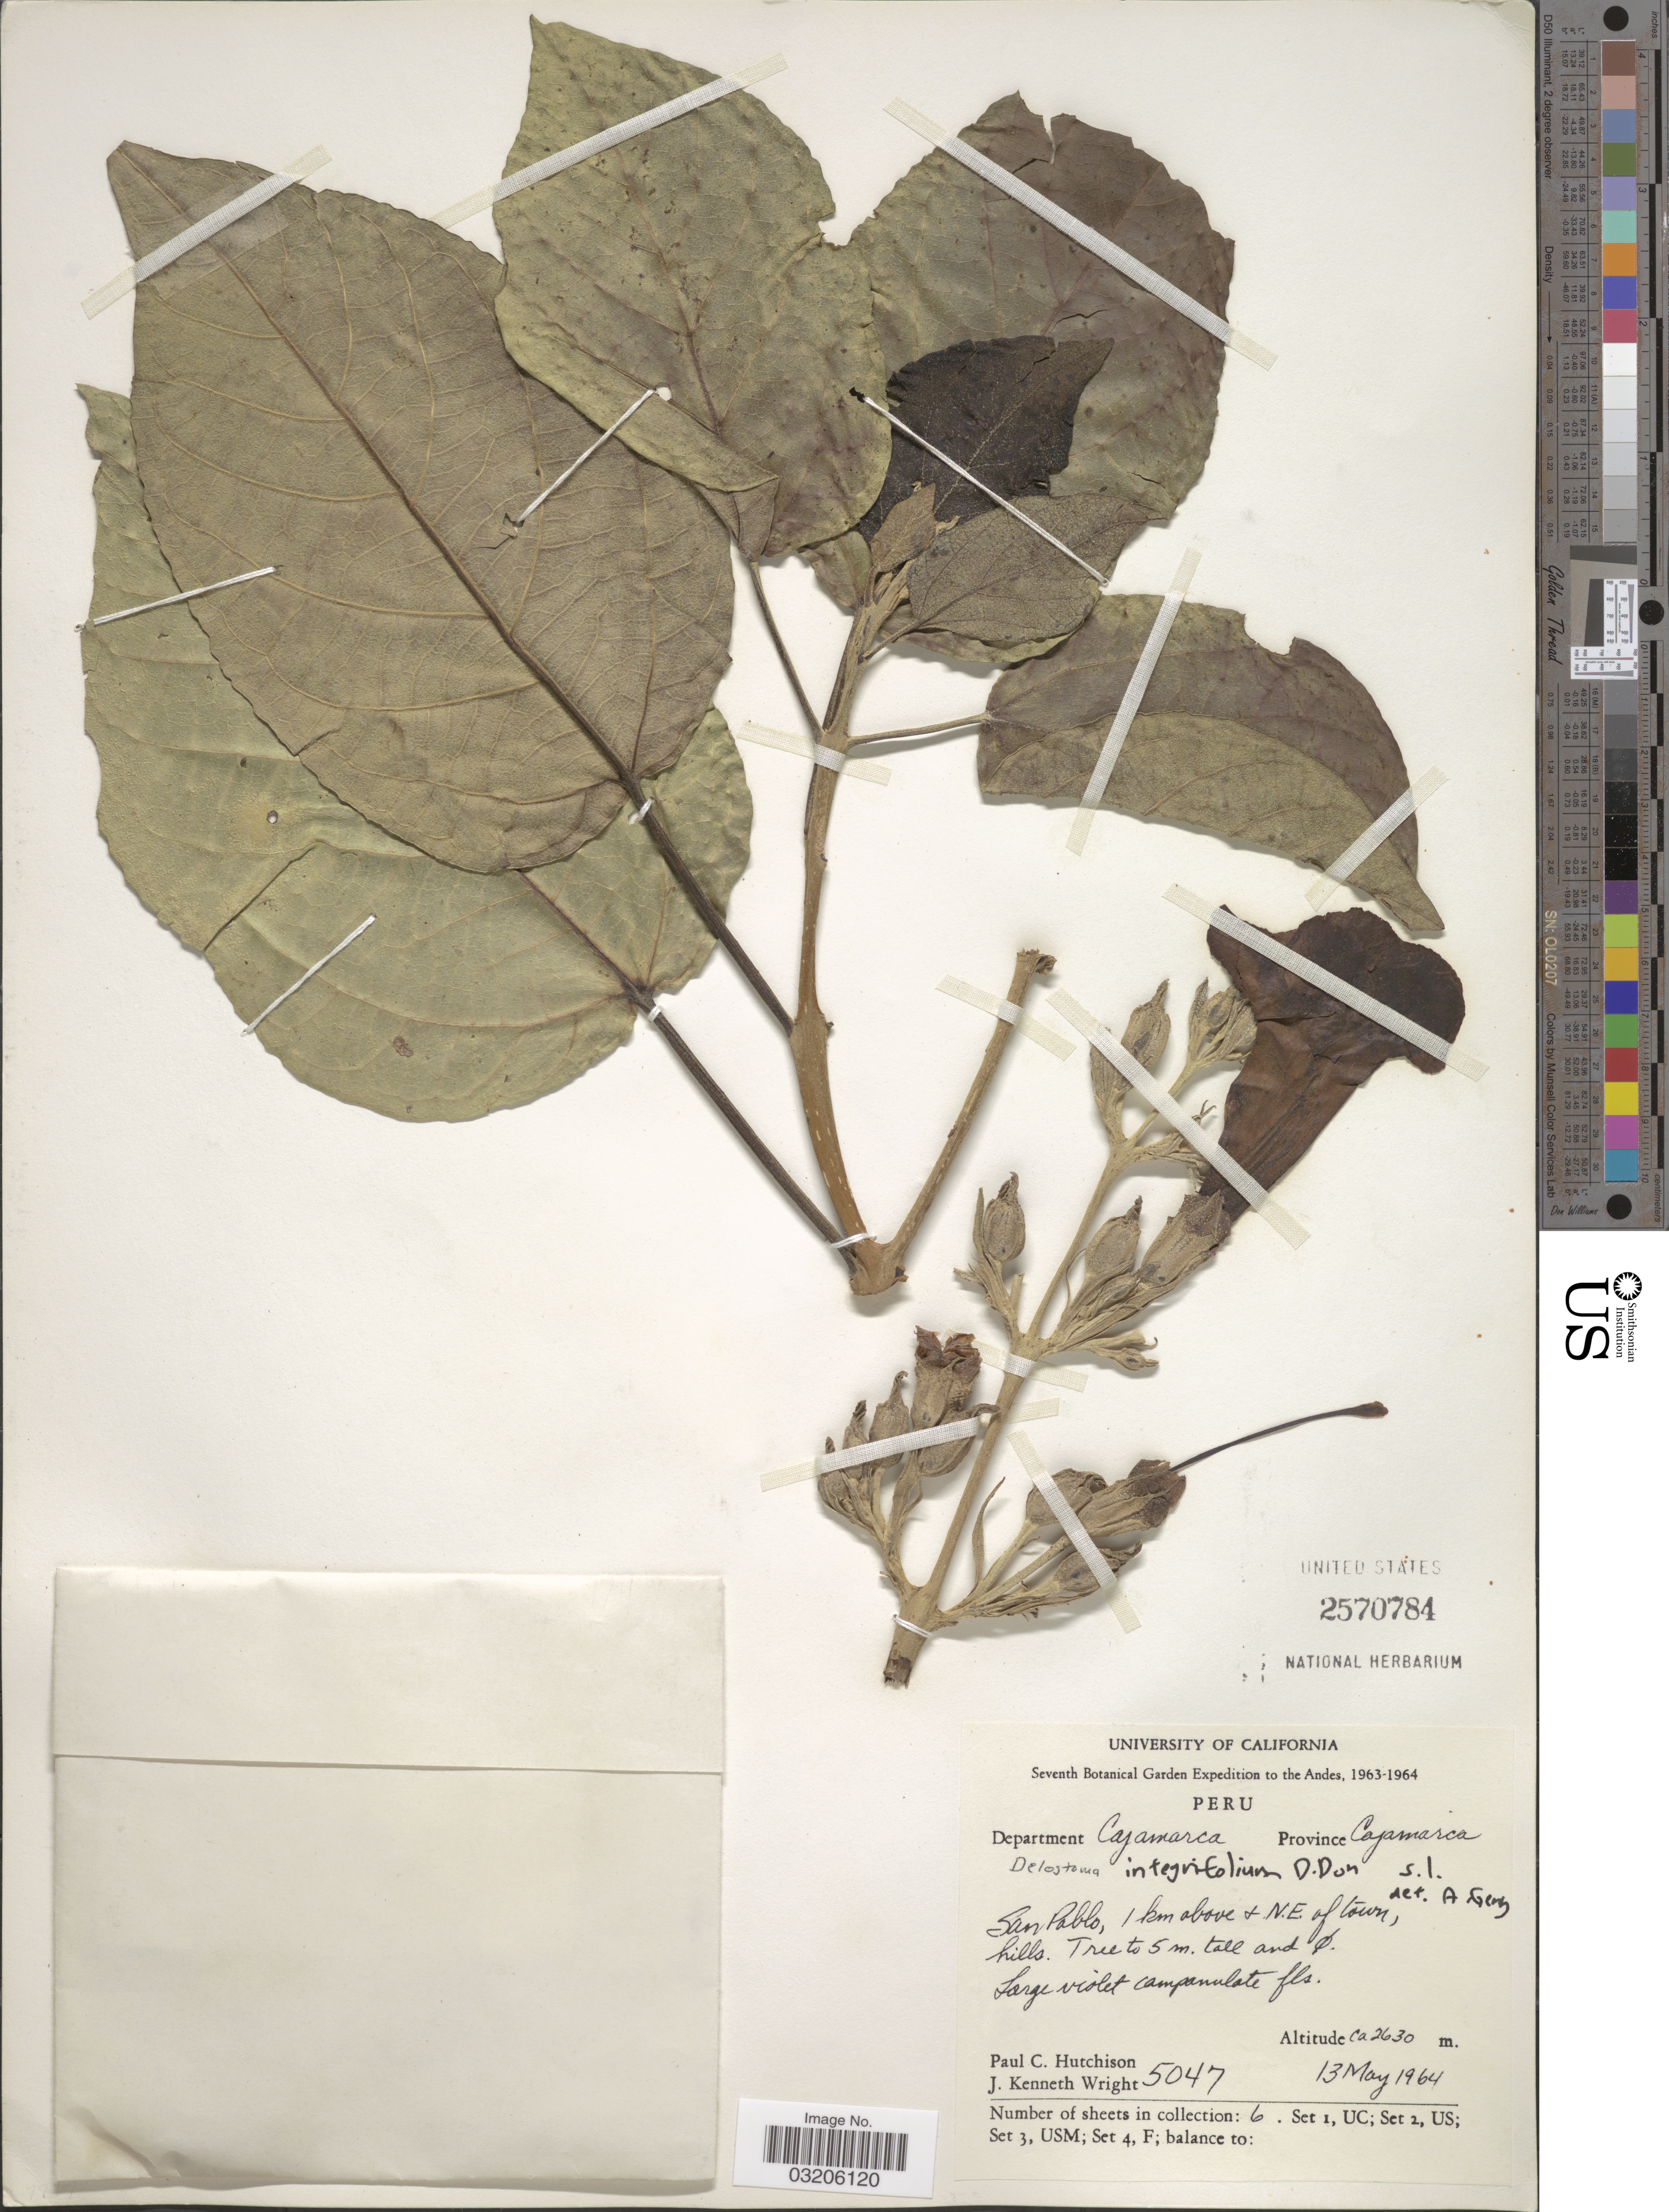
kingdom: Plantae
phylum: Tracheophyta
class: Magnoliopsida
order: Lamiales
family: Bignoniaceae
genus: Delostoma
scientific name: Delostoma integrifolium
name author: D. Don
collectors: P. C. Hutchison & J. K. Wright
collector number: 5047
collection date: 1964-05-13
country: Peru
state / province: Cajamarca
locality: The Andes. Department Cajamarca. Province Cajamarca. San Pablo, 1 km above + N.E. of town, hills.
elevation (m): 2630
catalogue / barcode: US 2570784